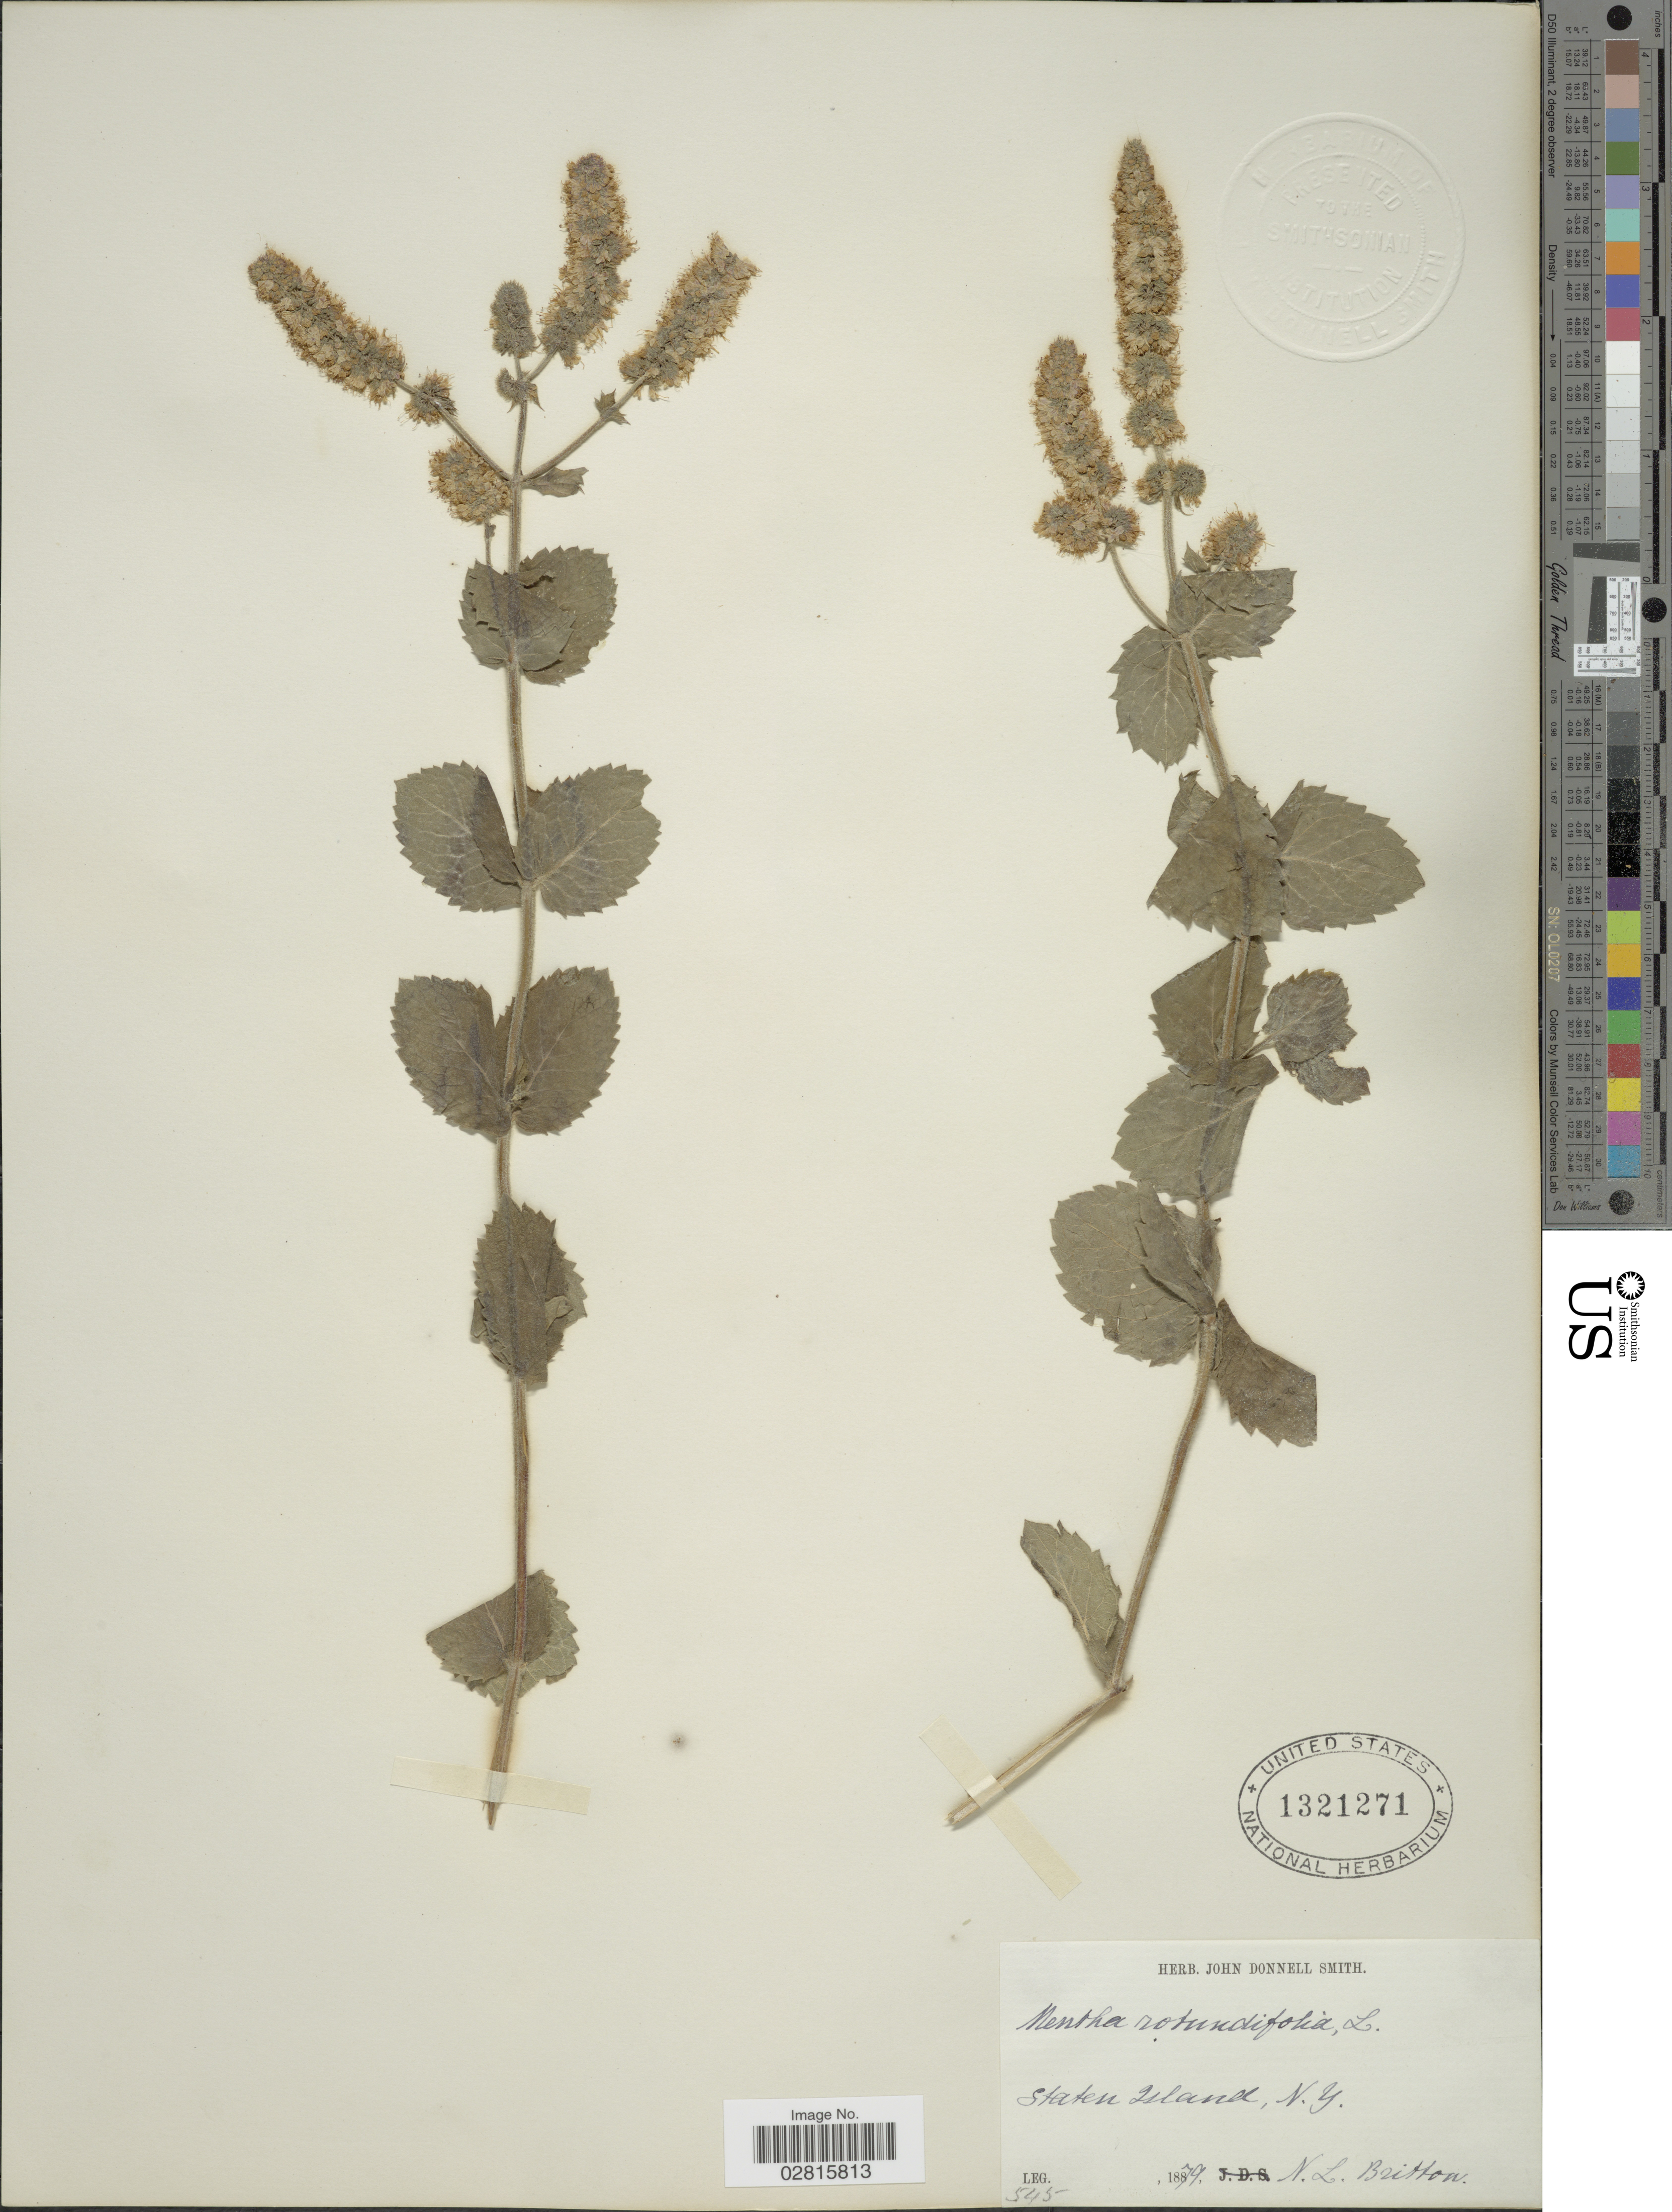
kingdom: Plantae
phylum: Tracheophyta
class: Magnoliopsida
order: Lamiales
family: Lamiaceae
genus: Mentha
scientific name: Mentha rotundifolia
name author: (L.) Huds.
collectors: N. Britton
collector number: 545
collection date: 1879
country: United States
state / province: New York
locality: Staten Island, N.Y.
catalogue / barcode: US 1321271